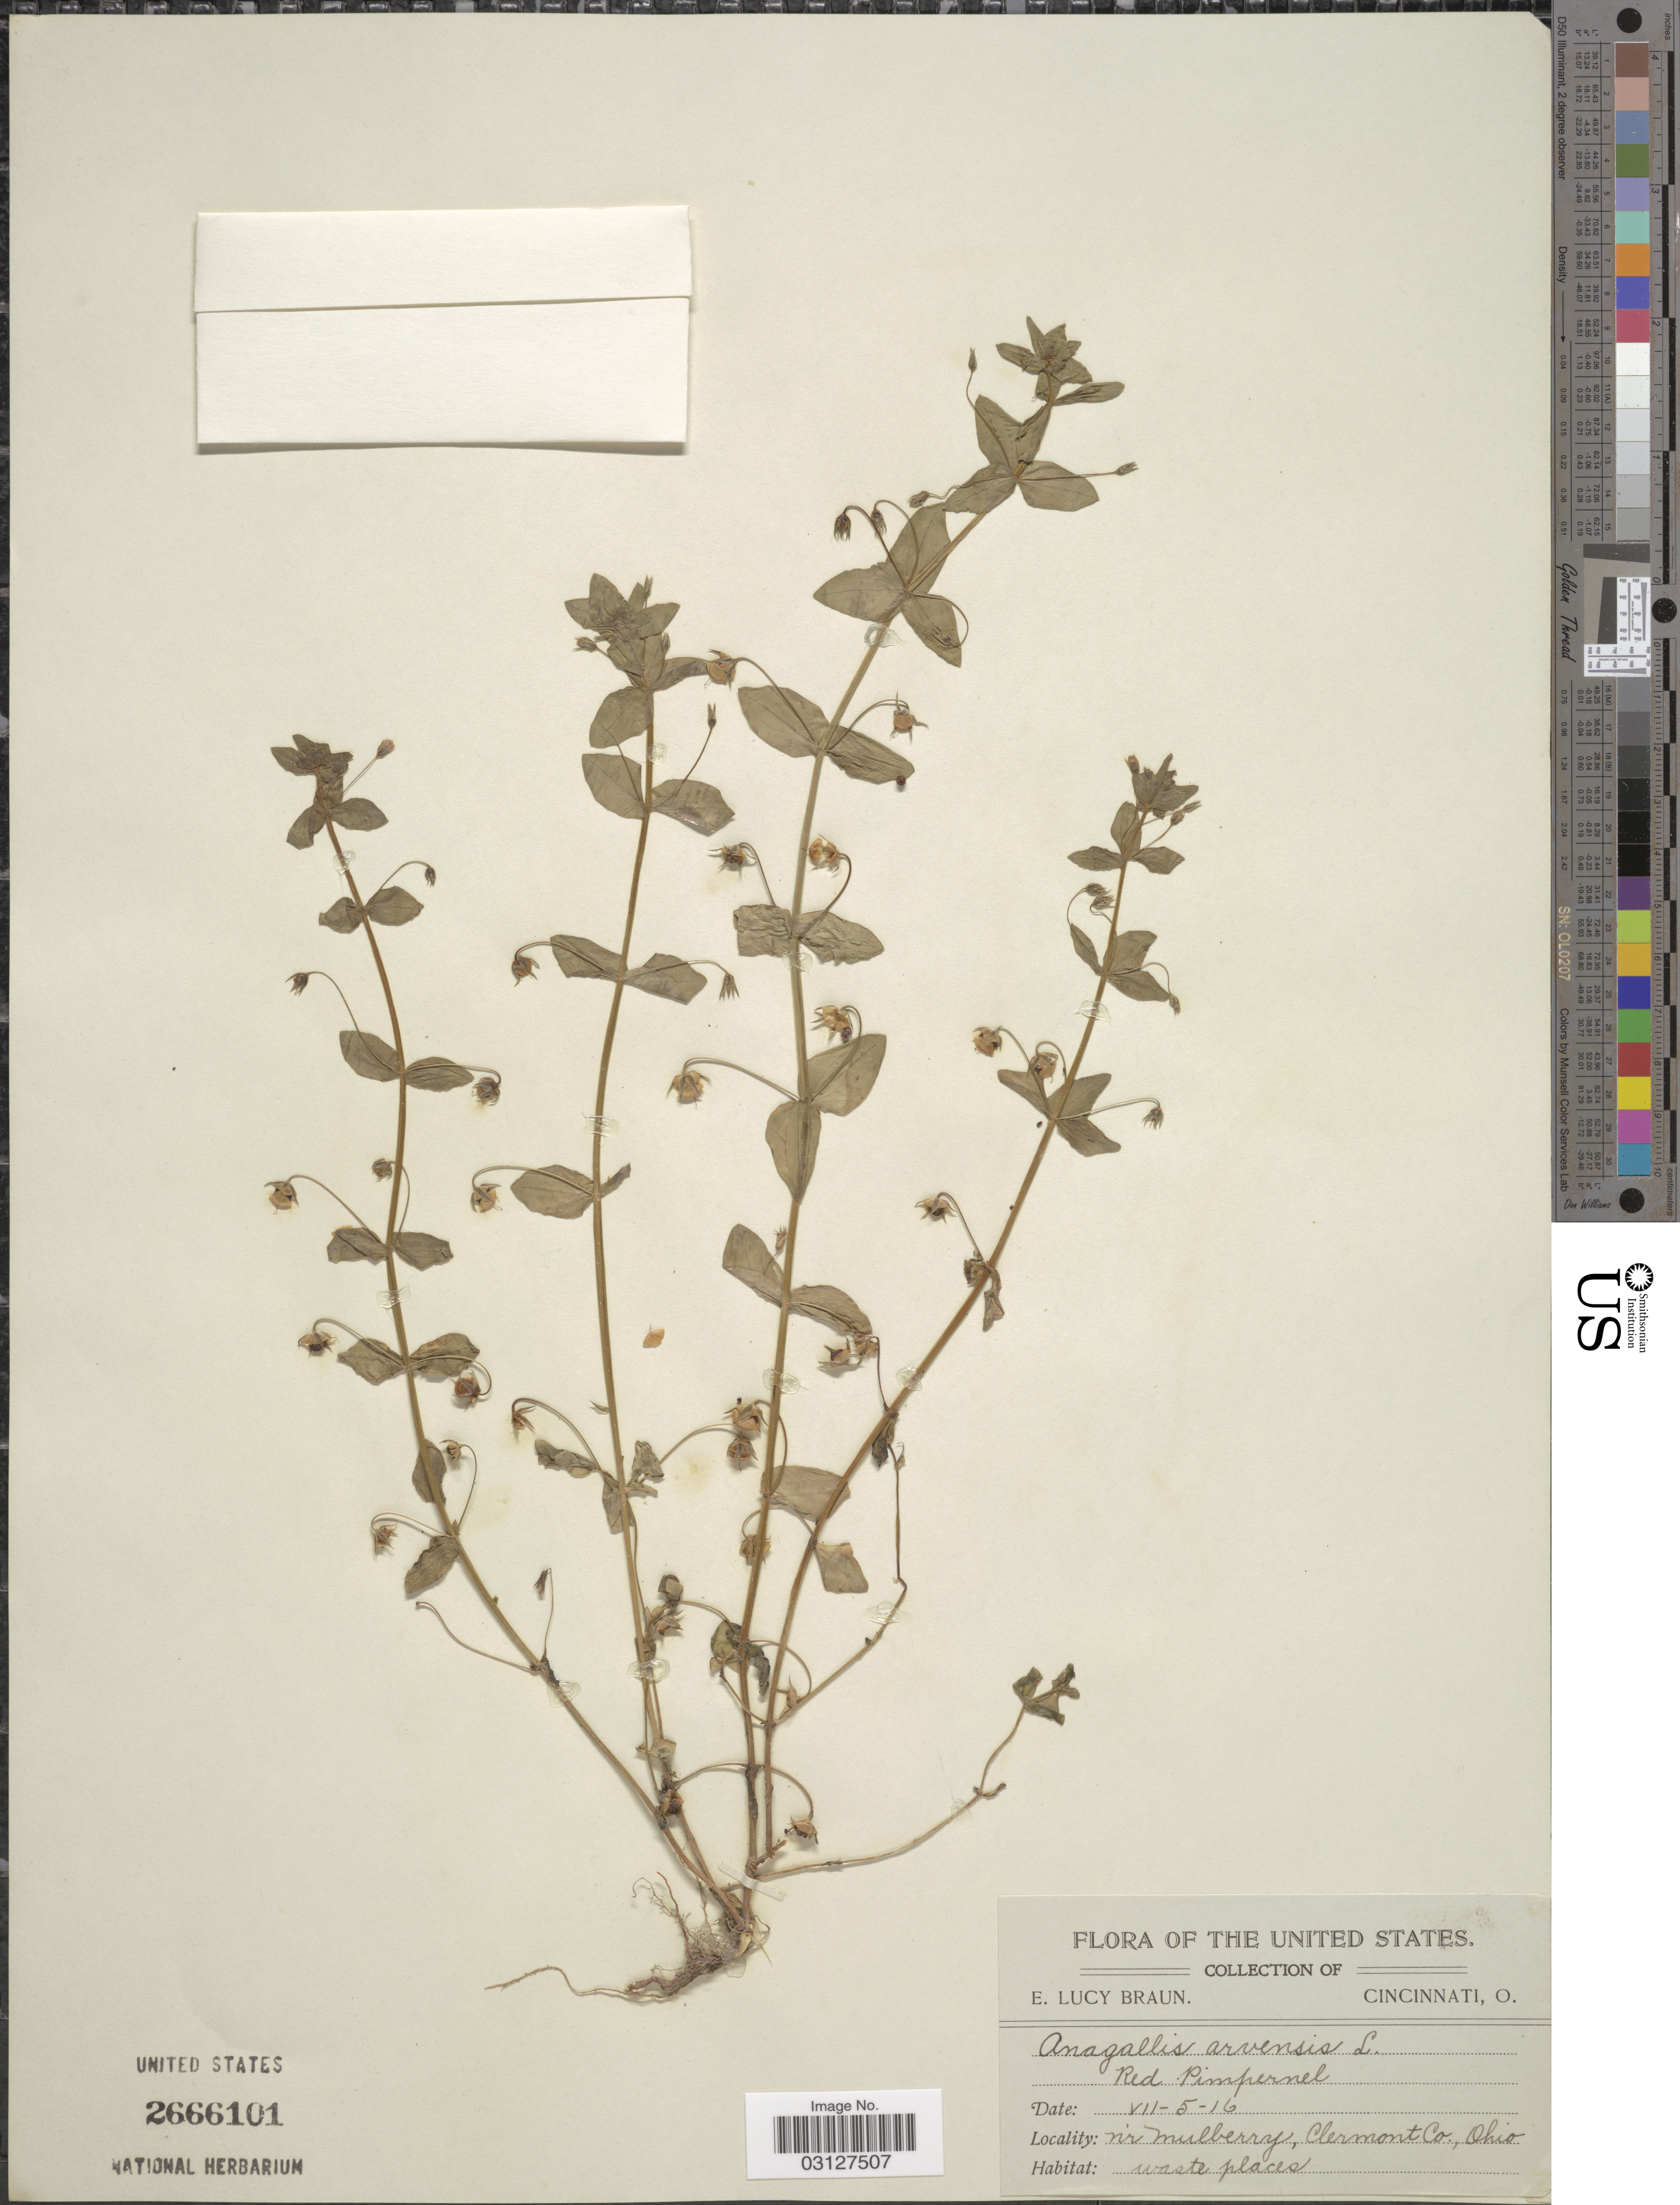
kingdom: Plantae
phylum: Tracheophyta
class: Magnoliopsida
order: Ericales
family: Primulaceae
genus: Anagallis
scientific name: Anagallis arvensis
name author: L.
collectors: E. L. Braun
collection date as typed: Transcribed d/m/y: 16/5/7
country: United States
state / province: Ohio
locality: N'r Mulberry, Clermont Co.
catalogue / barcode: US 2666101